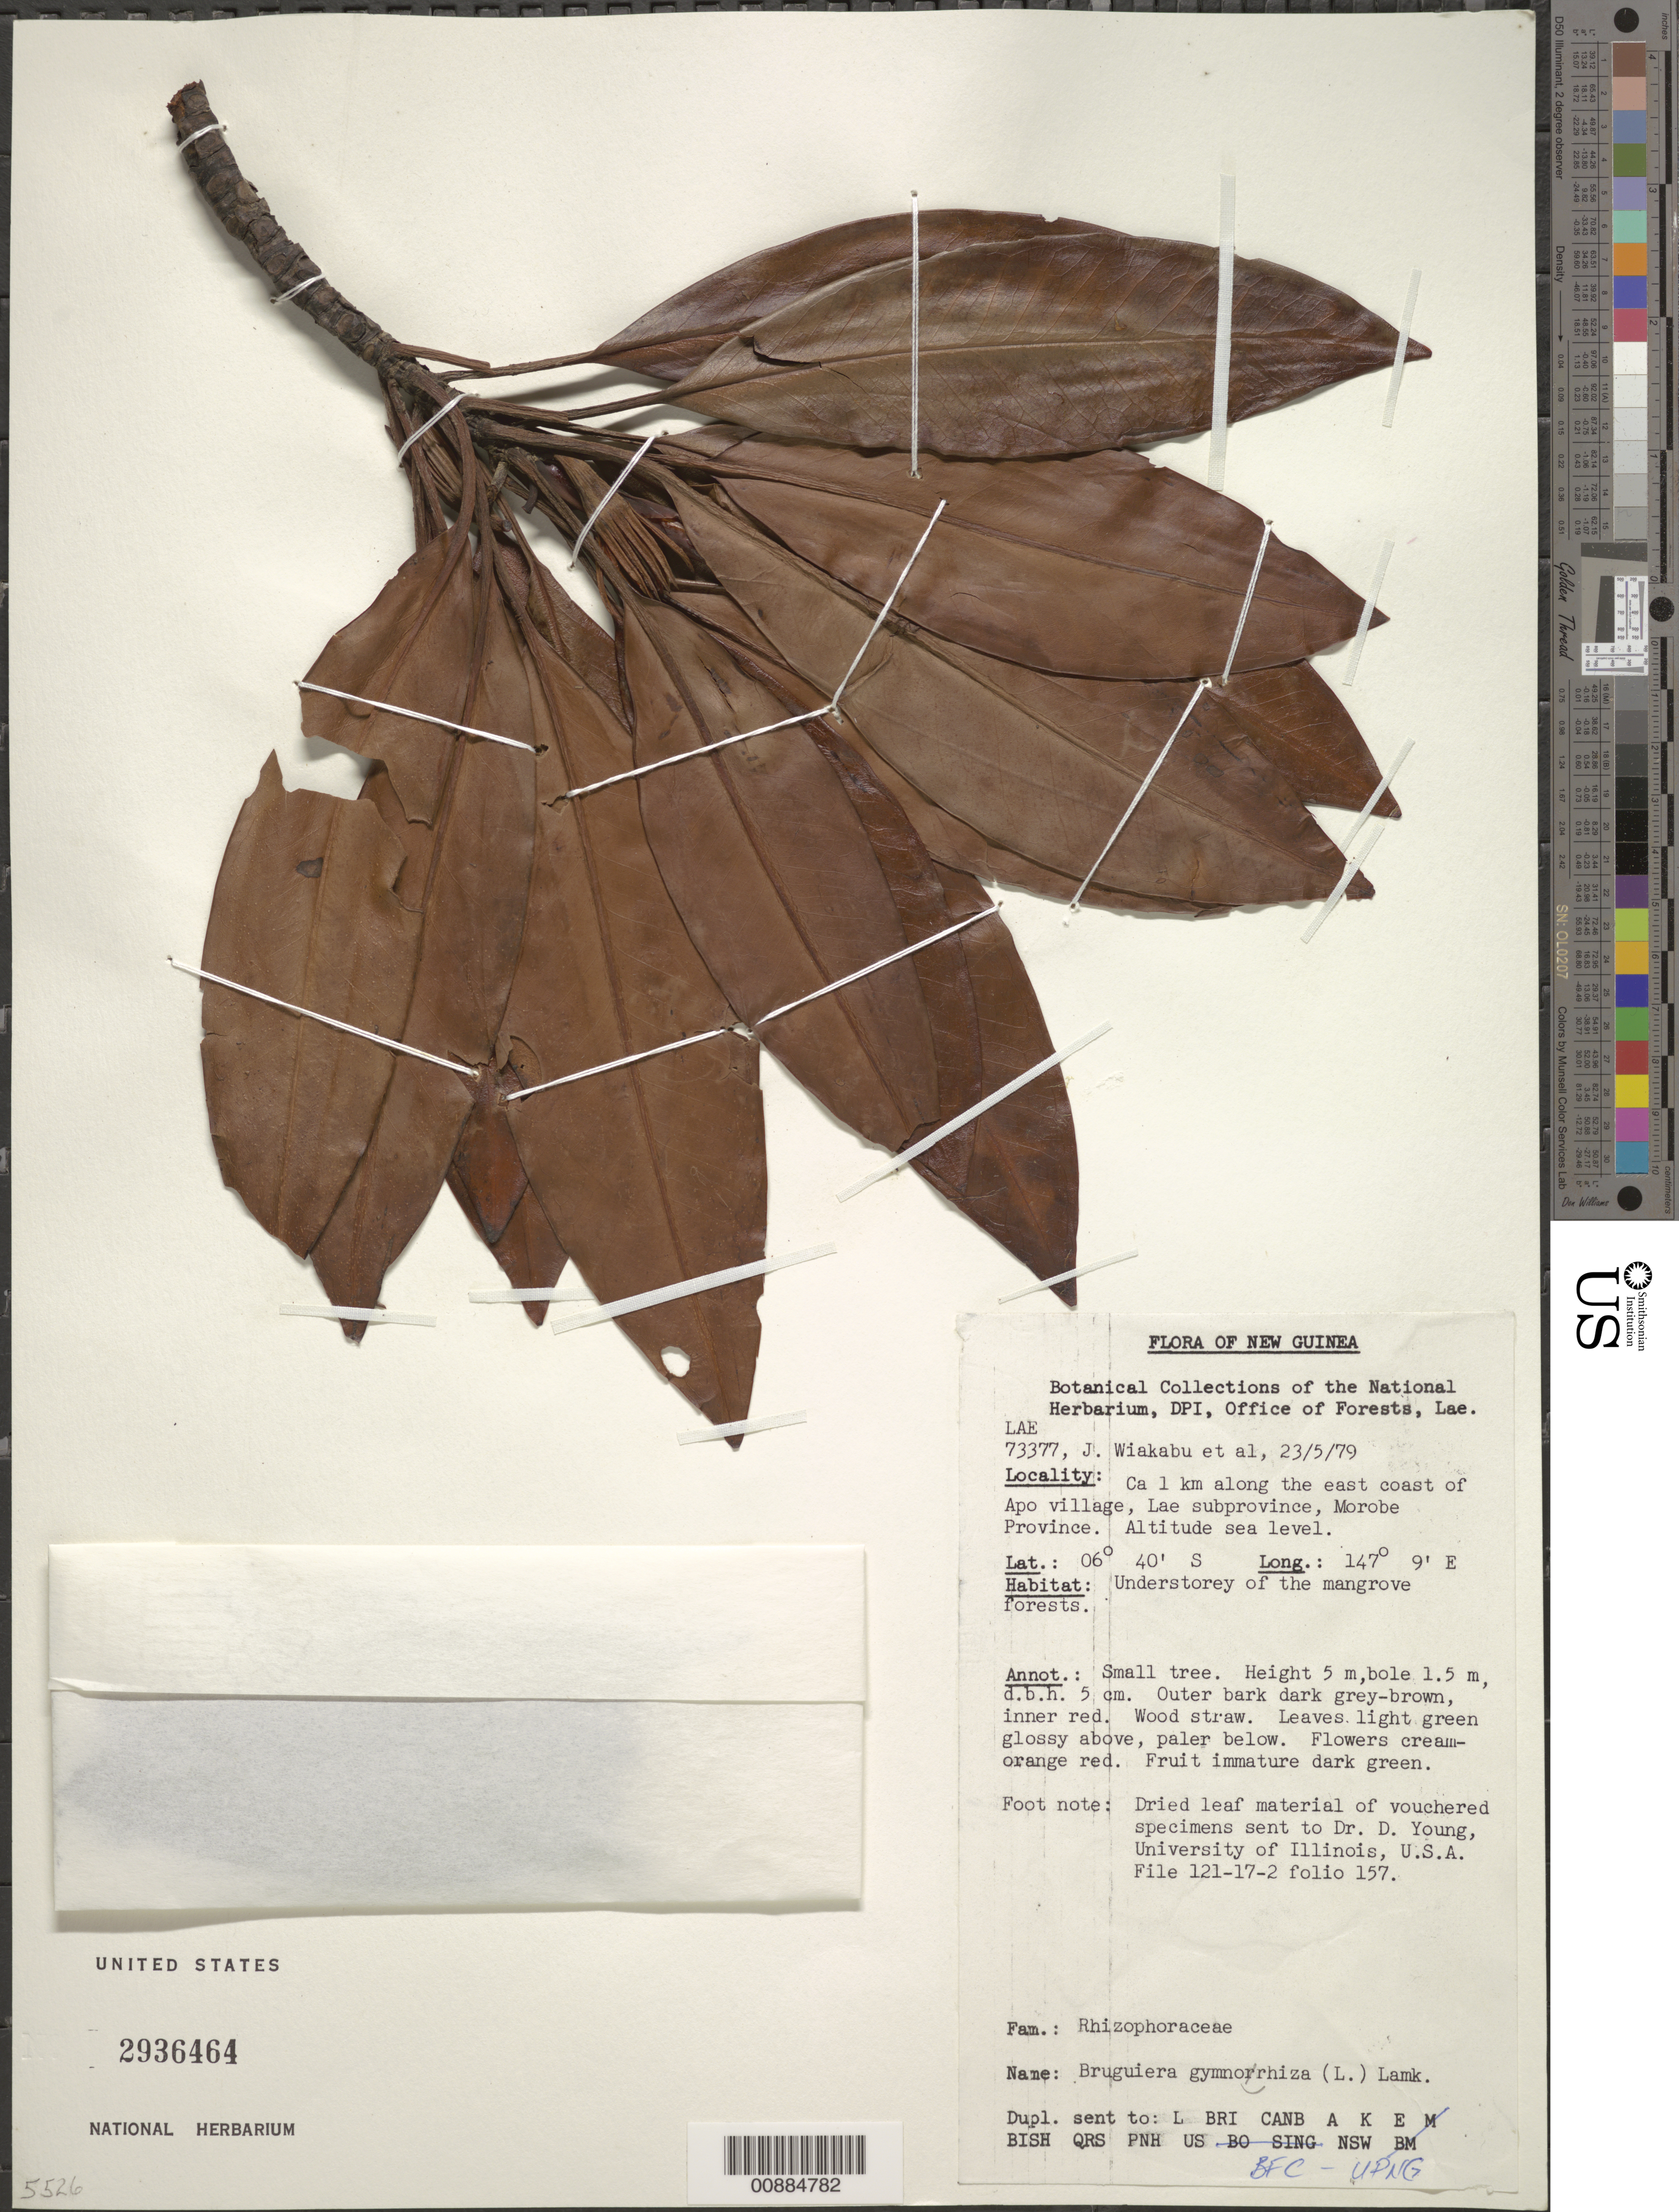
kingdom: Plantae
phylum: Tracheophyta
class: Magnoliopsida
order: Malpighiales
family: Rhizophoraceae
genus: Bruguiera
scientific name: Bruguiera gymnorhiza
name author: (L.) Savigny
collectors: J. Wiakabu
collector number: LAE 73377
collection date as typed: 23 May 1979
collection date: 1979-05-23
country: Papua New Guinea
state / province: Morobe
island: New Guinea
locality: Morobe Province, Lae Subprovince, ca. 1 km. along the coast of Apo Village.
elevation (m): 0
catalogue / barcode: US 2936464